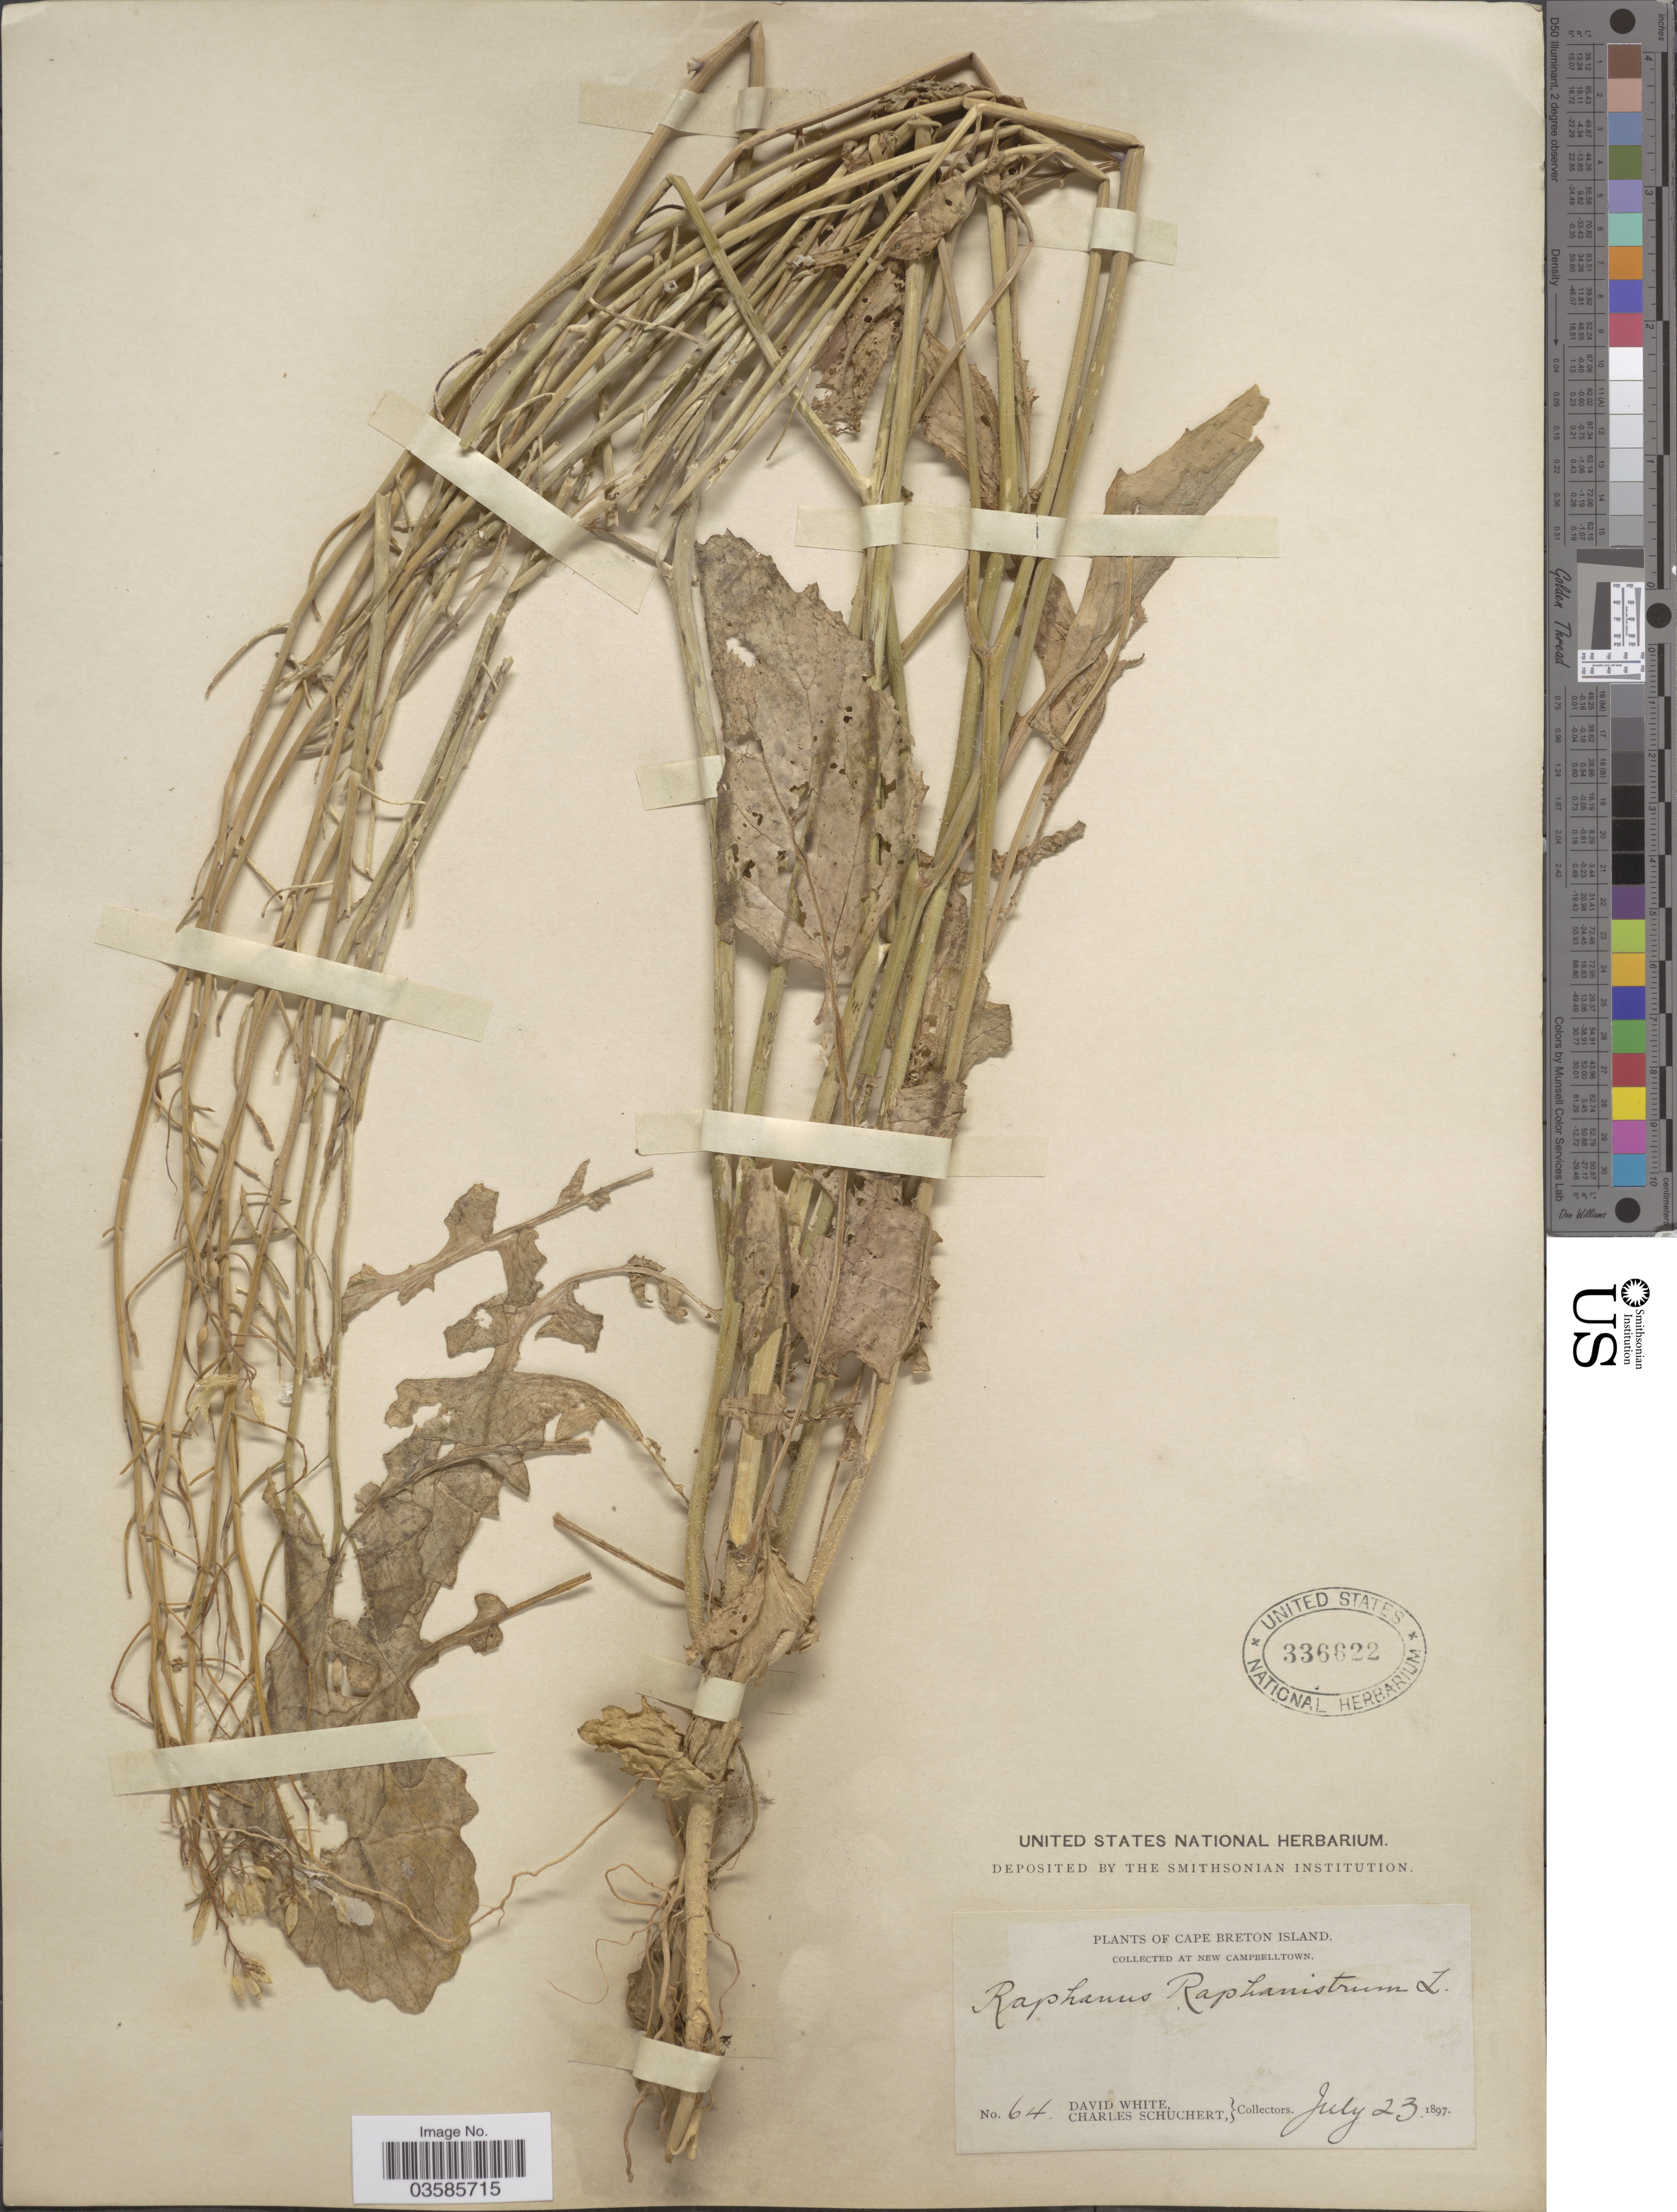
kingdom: Plantae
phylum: Tracheophyta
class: Magnoliopsida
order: Brassicales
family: Brassicaceae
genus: Raphanus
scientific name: Raphanus raphanistrum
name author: L.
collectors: D. White & C. Schuchert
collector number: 64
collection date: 1897-07-23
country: Canada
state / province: Nova Scotia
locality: Cape Breton Island, New Campbelltown.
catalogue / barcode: US 336622